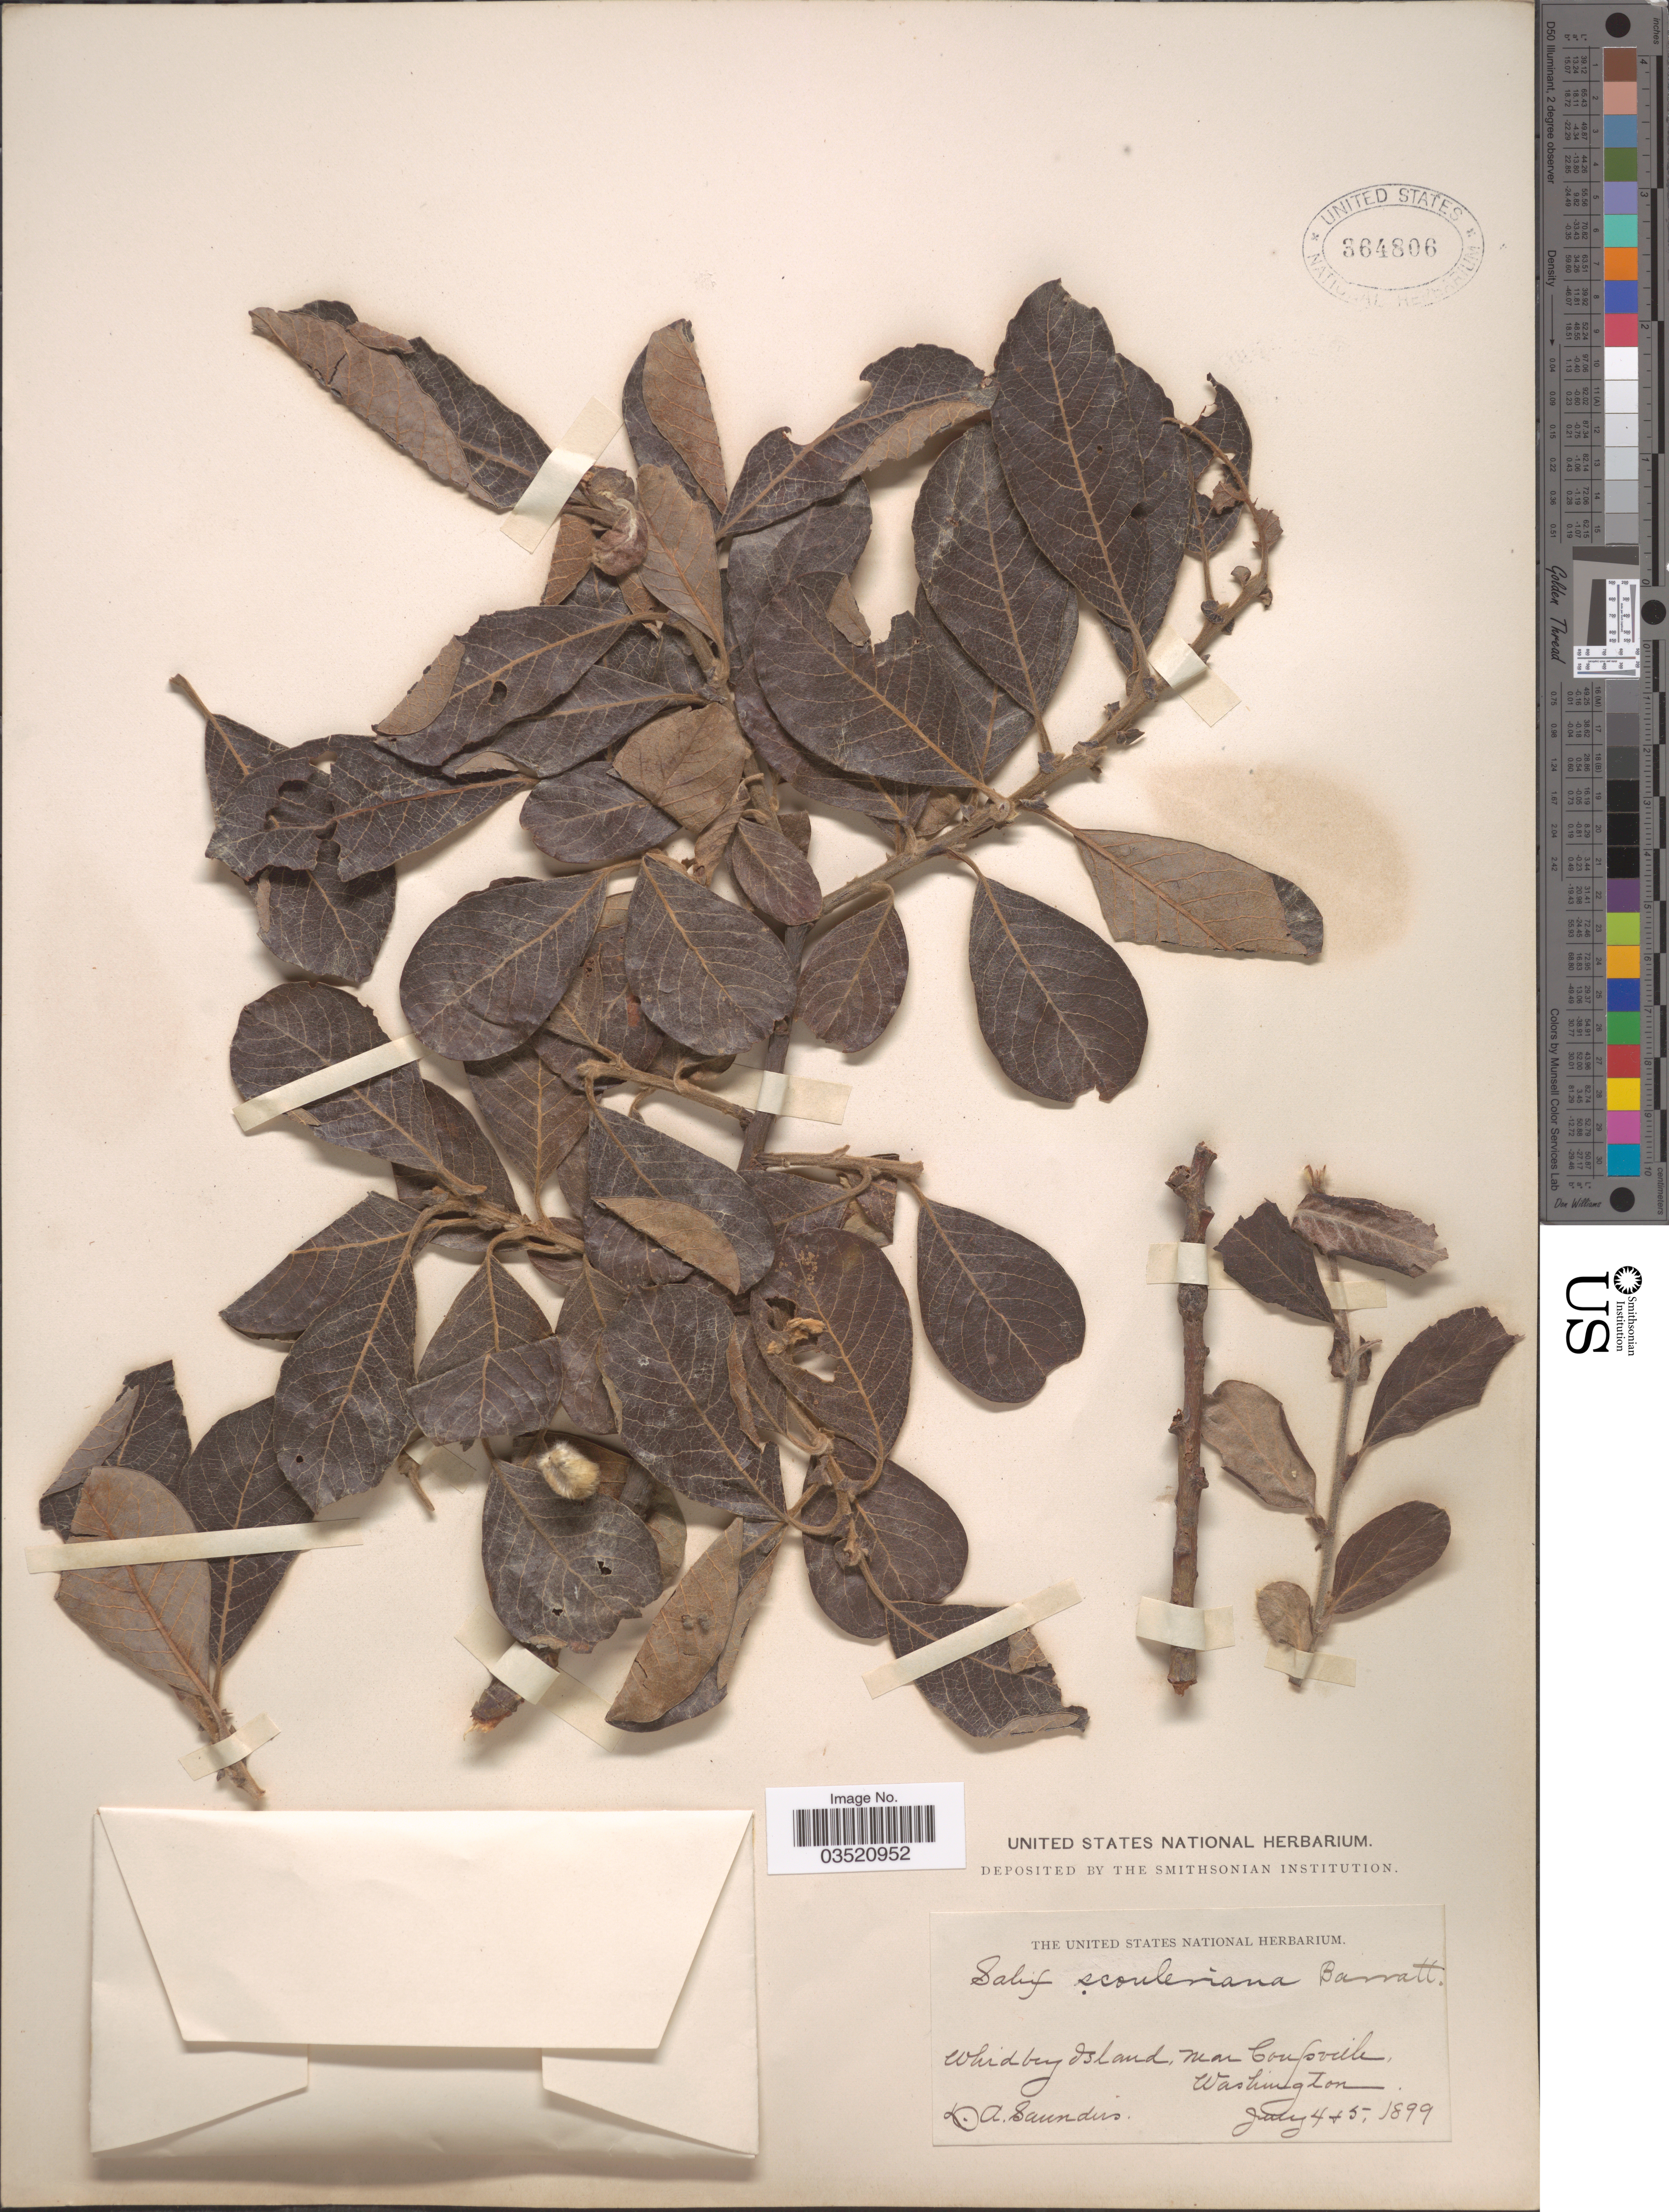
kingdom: Plantae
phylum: Tracheophyta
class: Magnoliopsida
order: Malpighiales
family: Salicaceae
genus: Salix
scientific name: Salix scouleriana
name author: Barratt ex Hook.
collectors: D. Saunders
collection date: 1899-07-04/1899-07-05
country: United States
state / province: Washington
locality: Whidbey Island, near Coupville.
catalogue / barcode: US 364806